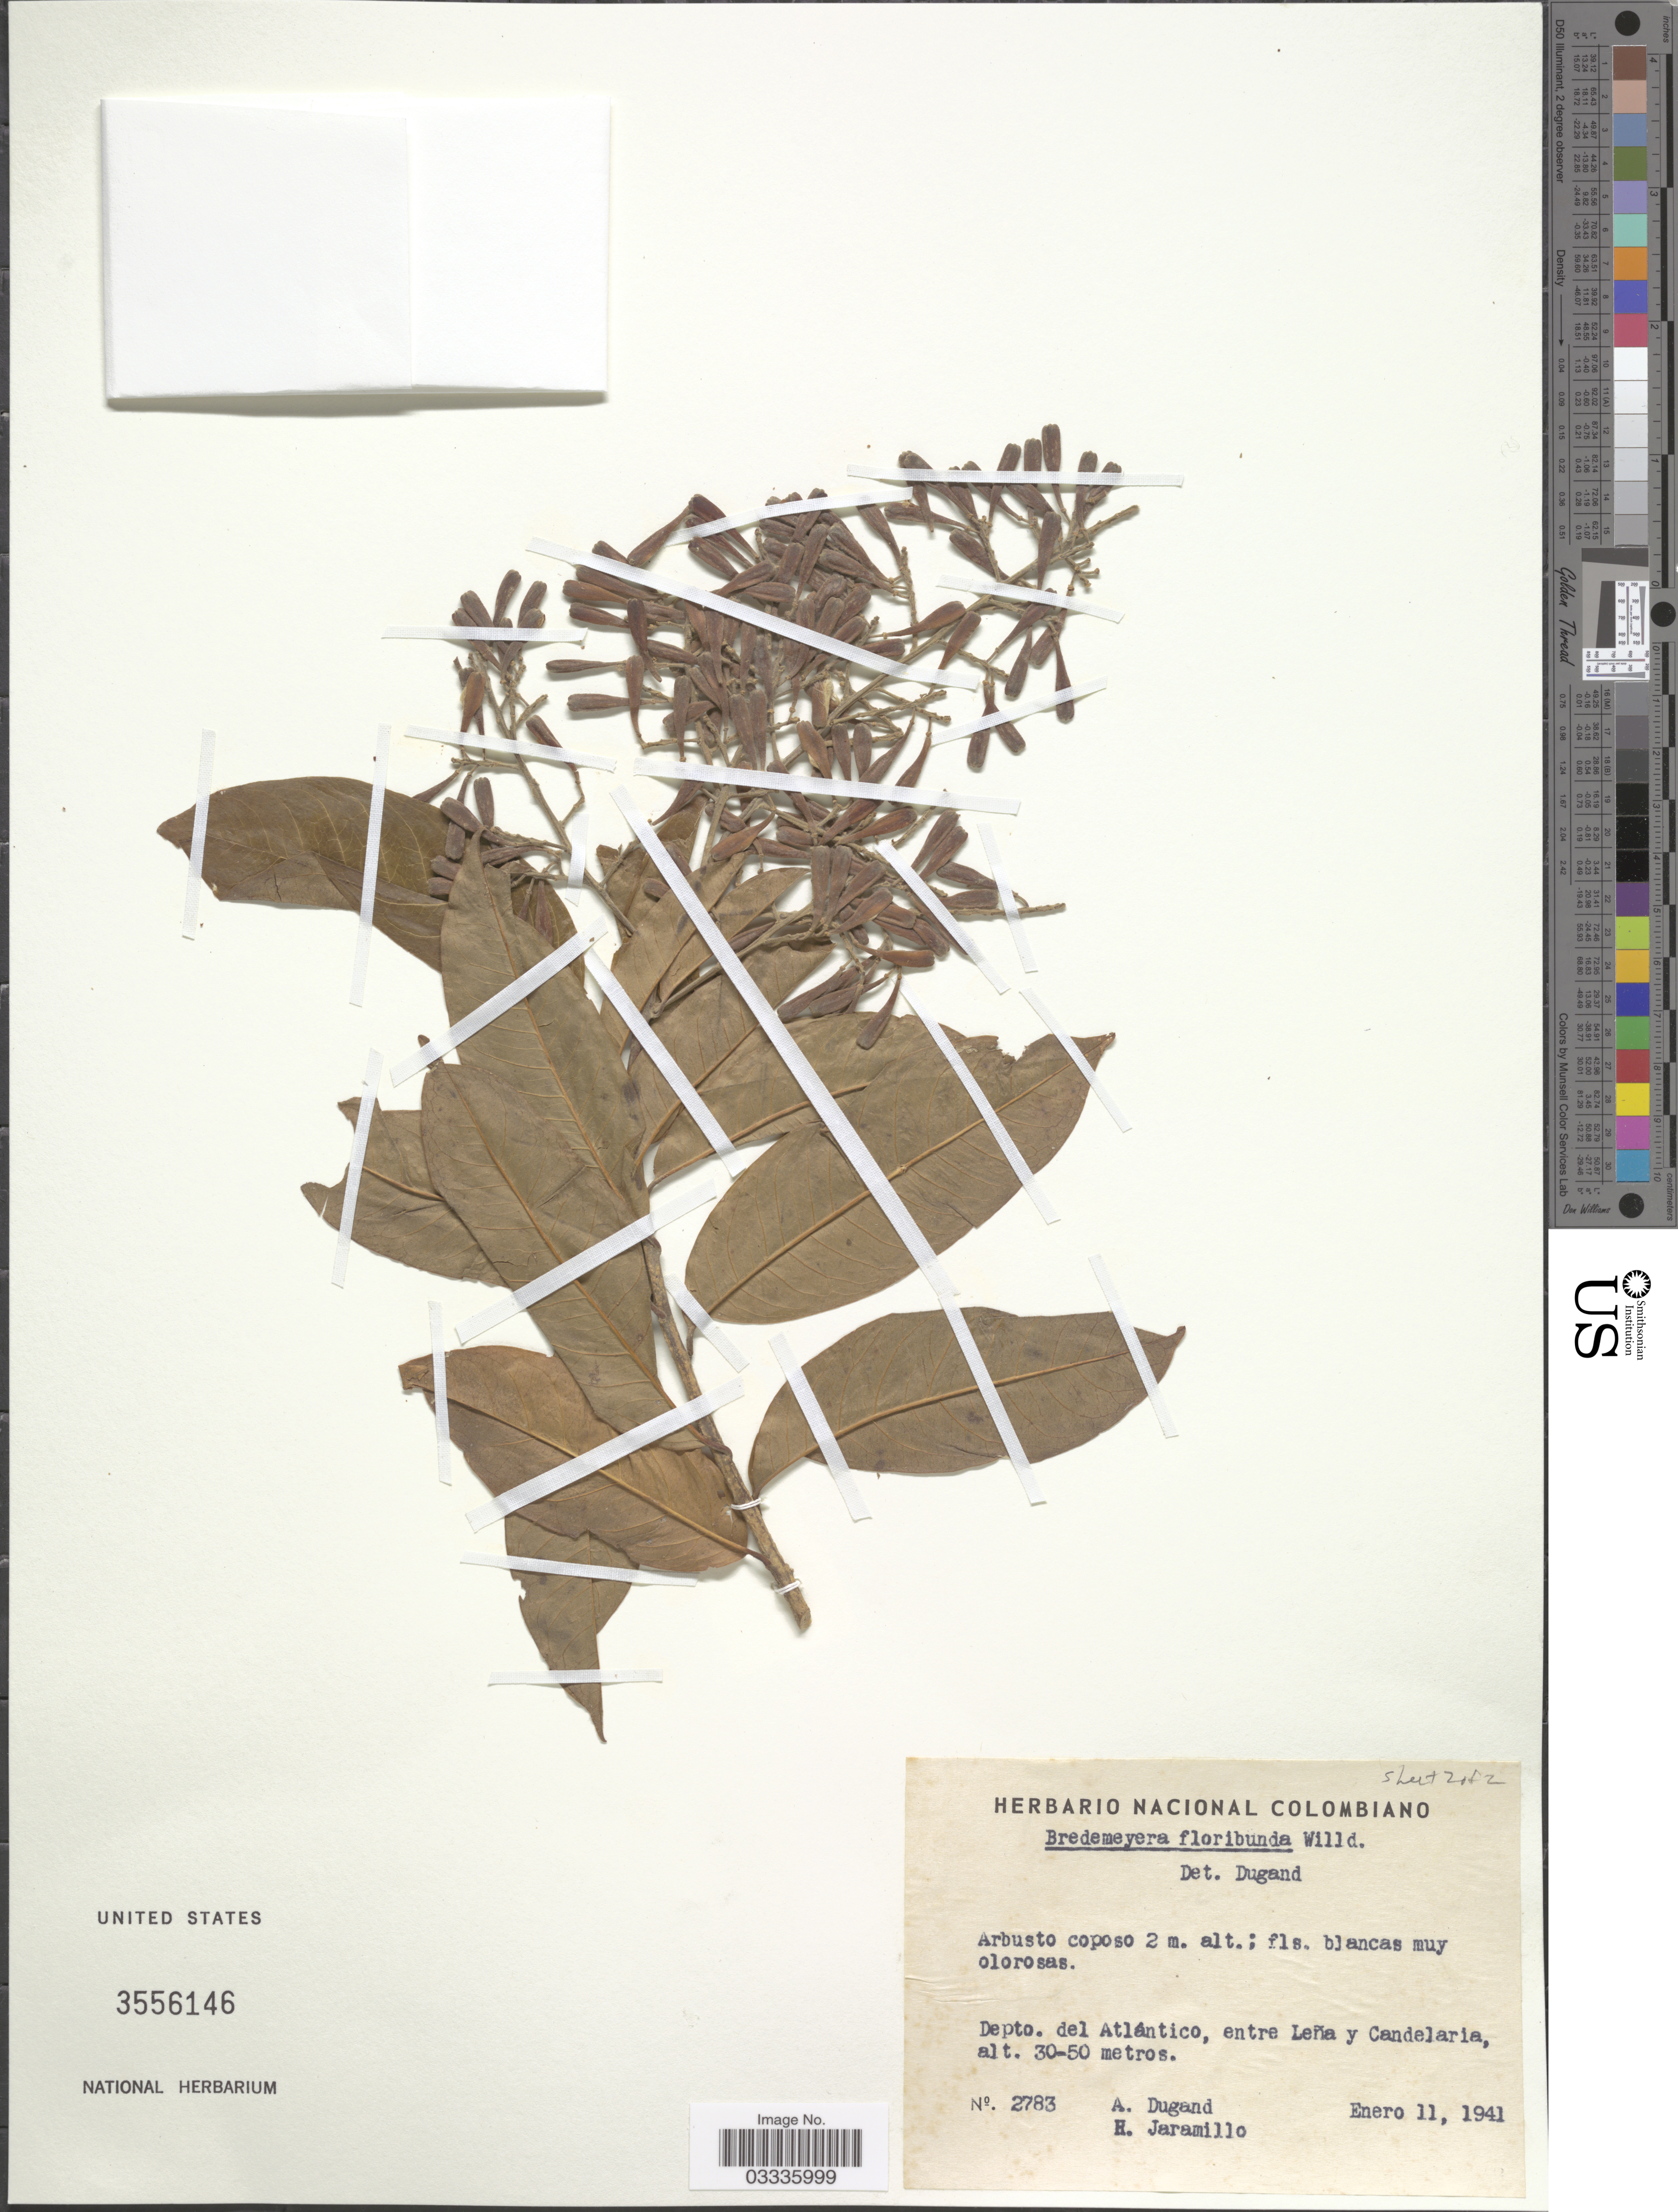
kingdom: Plantae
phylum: Tracheophyta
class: Magnoliopsida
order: Fabales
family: Polygalaceae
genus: Bredemeyera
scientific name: Bredemeyera floribunda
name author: Willd.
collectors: A. Dugand & R. Jaramillo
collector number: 2783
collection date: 1941-01-11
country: Colombia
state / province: Atlántico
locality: Depto. del Atlántico, entre Leña y Candelaria.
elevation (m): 30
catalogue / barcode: US 3556146